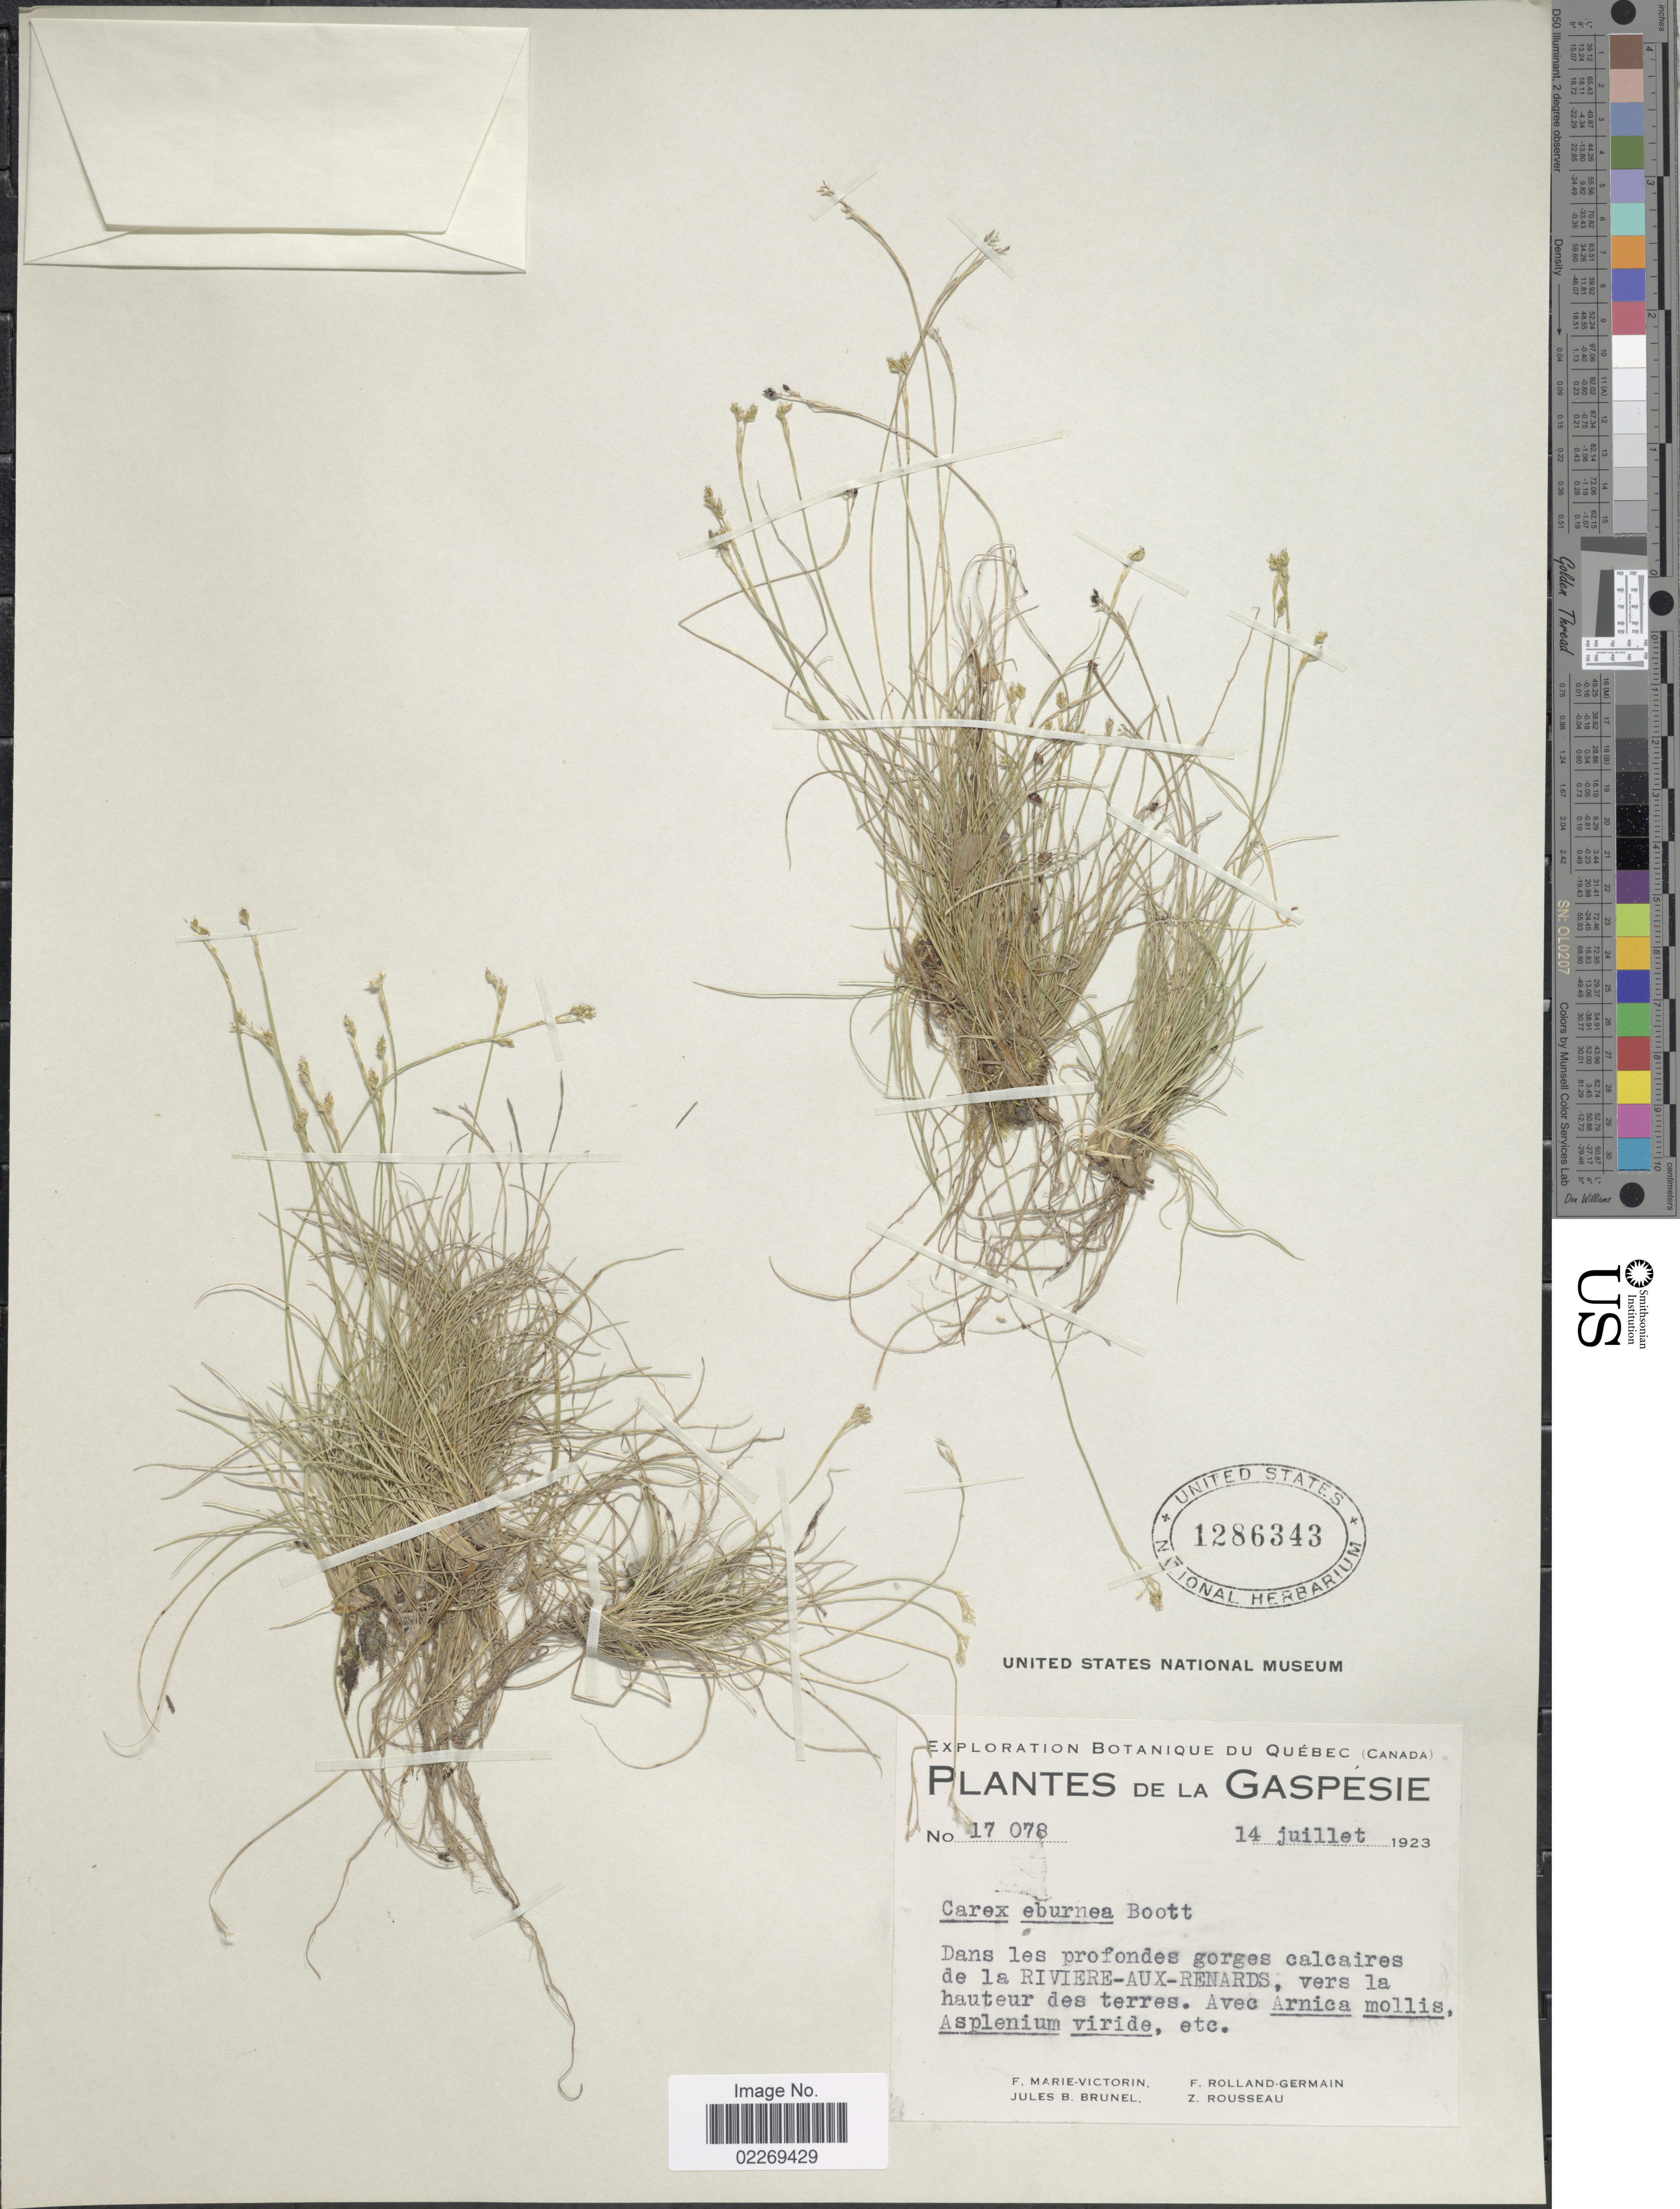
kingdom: Plantae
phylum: Tracheophyta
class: Liliopsida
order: Poales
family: Cyperaceae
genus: Carex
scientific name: Carex eburnea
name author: Boott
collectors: F. Marie-Victorin, J. Brunel, Rolland-Germain & Z. Rousseau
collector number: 17078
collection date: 1923-07-14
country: Canada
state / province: Quebec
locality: Gaspesie. Dans les profondes gorges calcaires de la Riviere-Aux-Renards, vers a la hauter des terres.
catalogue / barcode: US 1286343